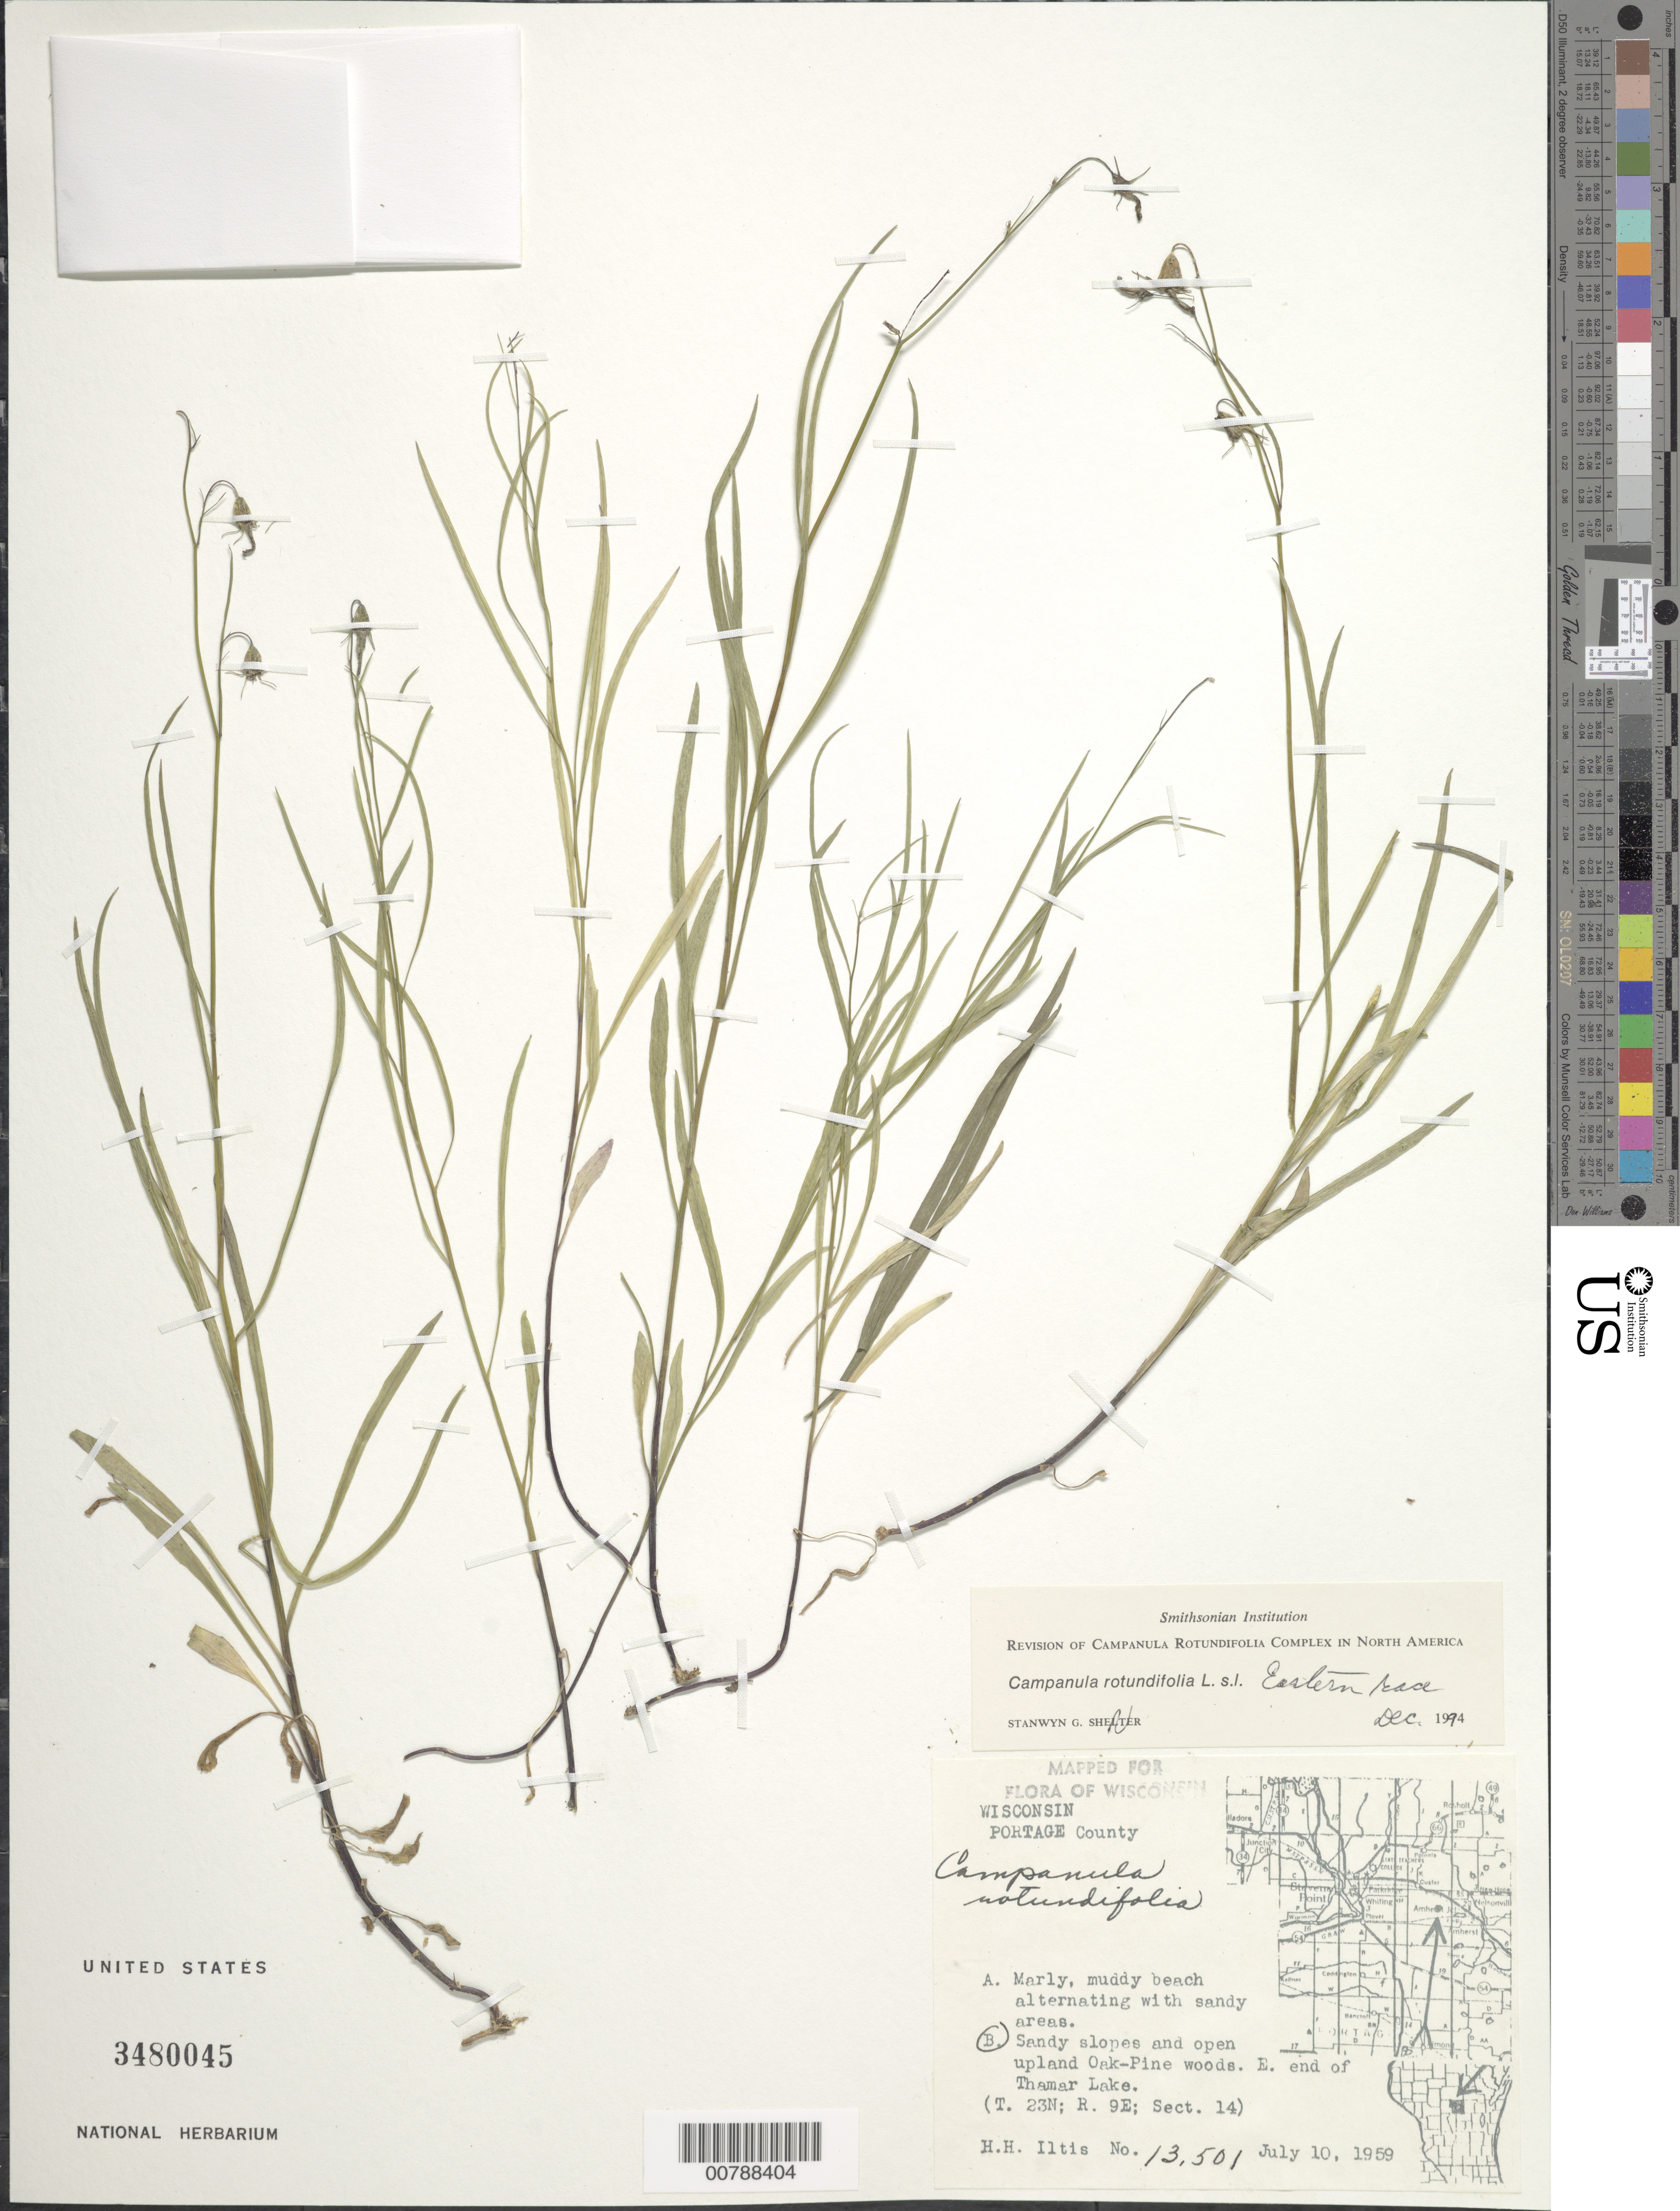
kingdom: Plantae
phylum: Tracheophyta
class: Magnoliopsida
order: Asterales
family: Campanulaceae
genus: Campanula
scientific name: Campanula rotundifolia L. Eastern race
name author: L.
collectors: H. H. Iltis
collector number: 13501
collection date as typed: July 10, 1959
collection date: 1959-07-10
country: United States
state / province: Wisconsin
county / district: Portage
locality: E. end of Thamar Lake. T 23 N; R. 9E; Sect. 14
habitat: Sandy slope and open upland oak-pine woods.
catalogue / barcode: US 3480045